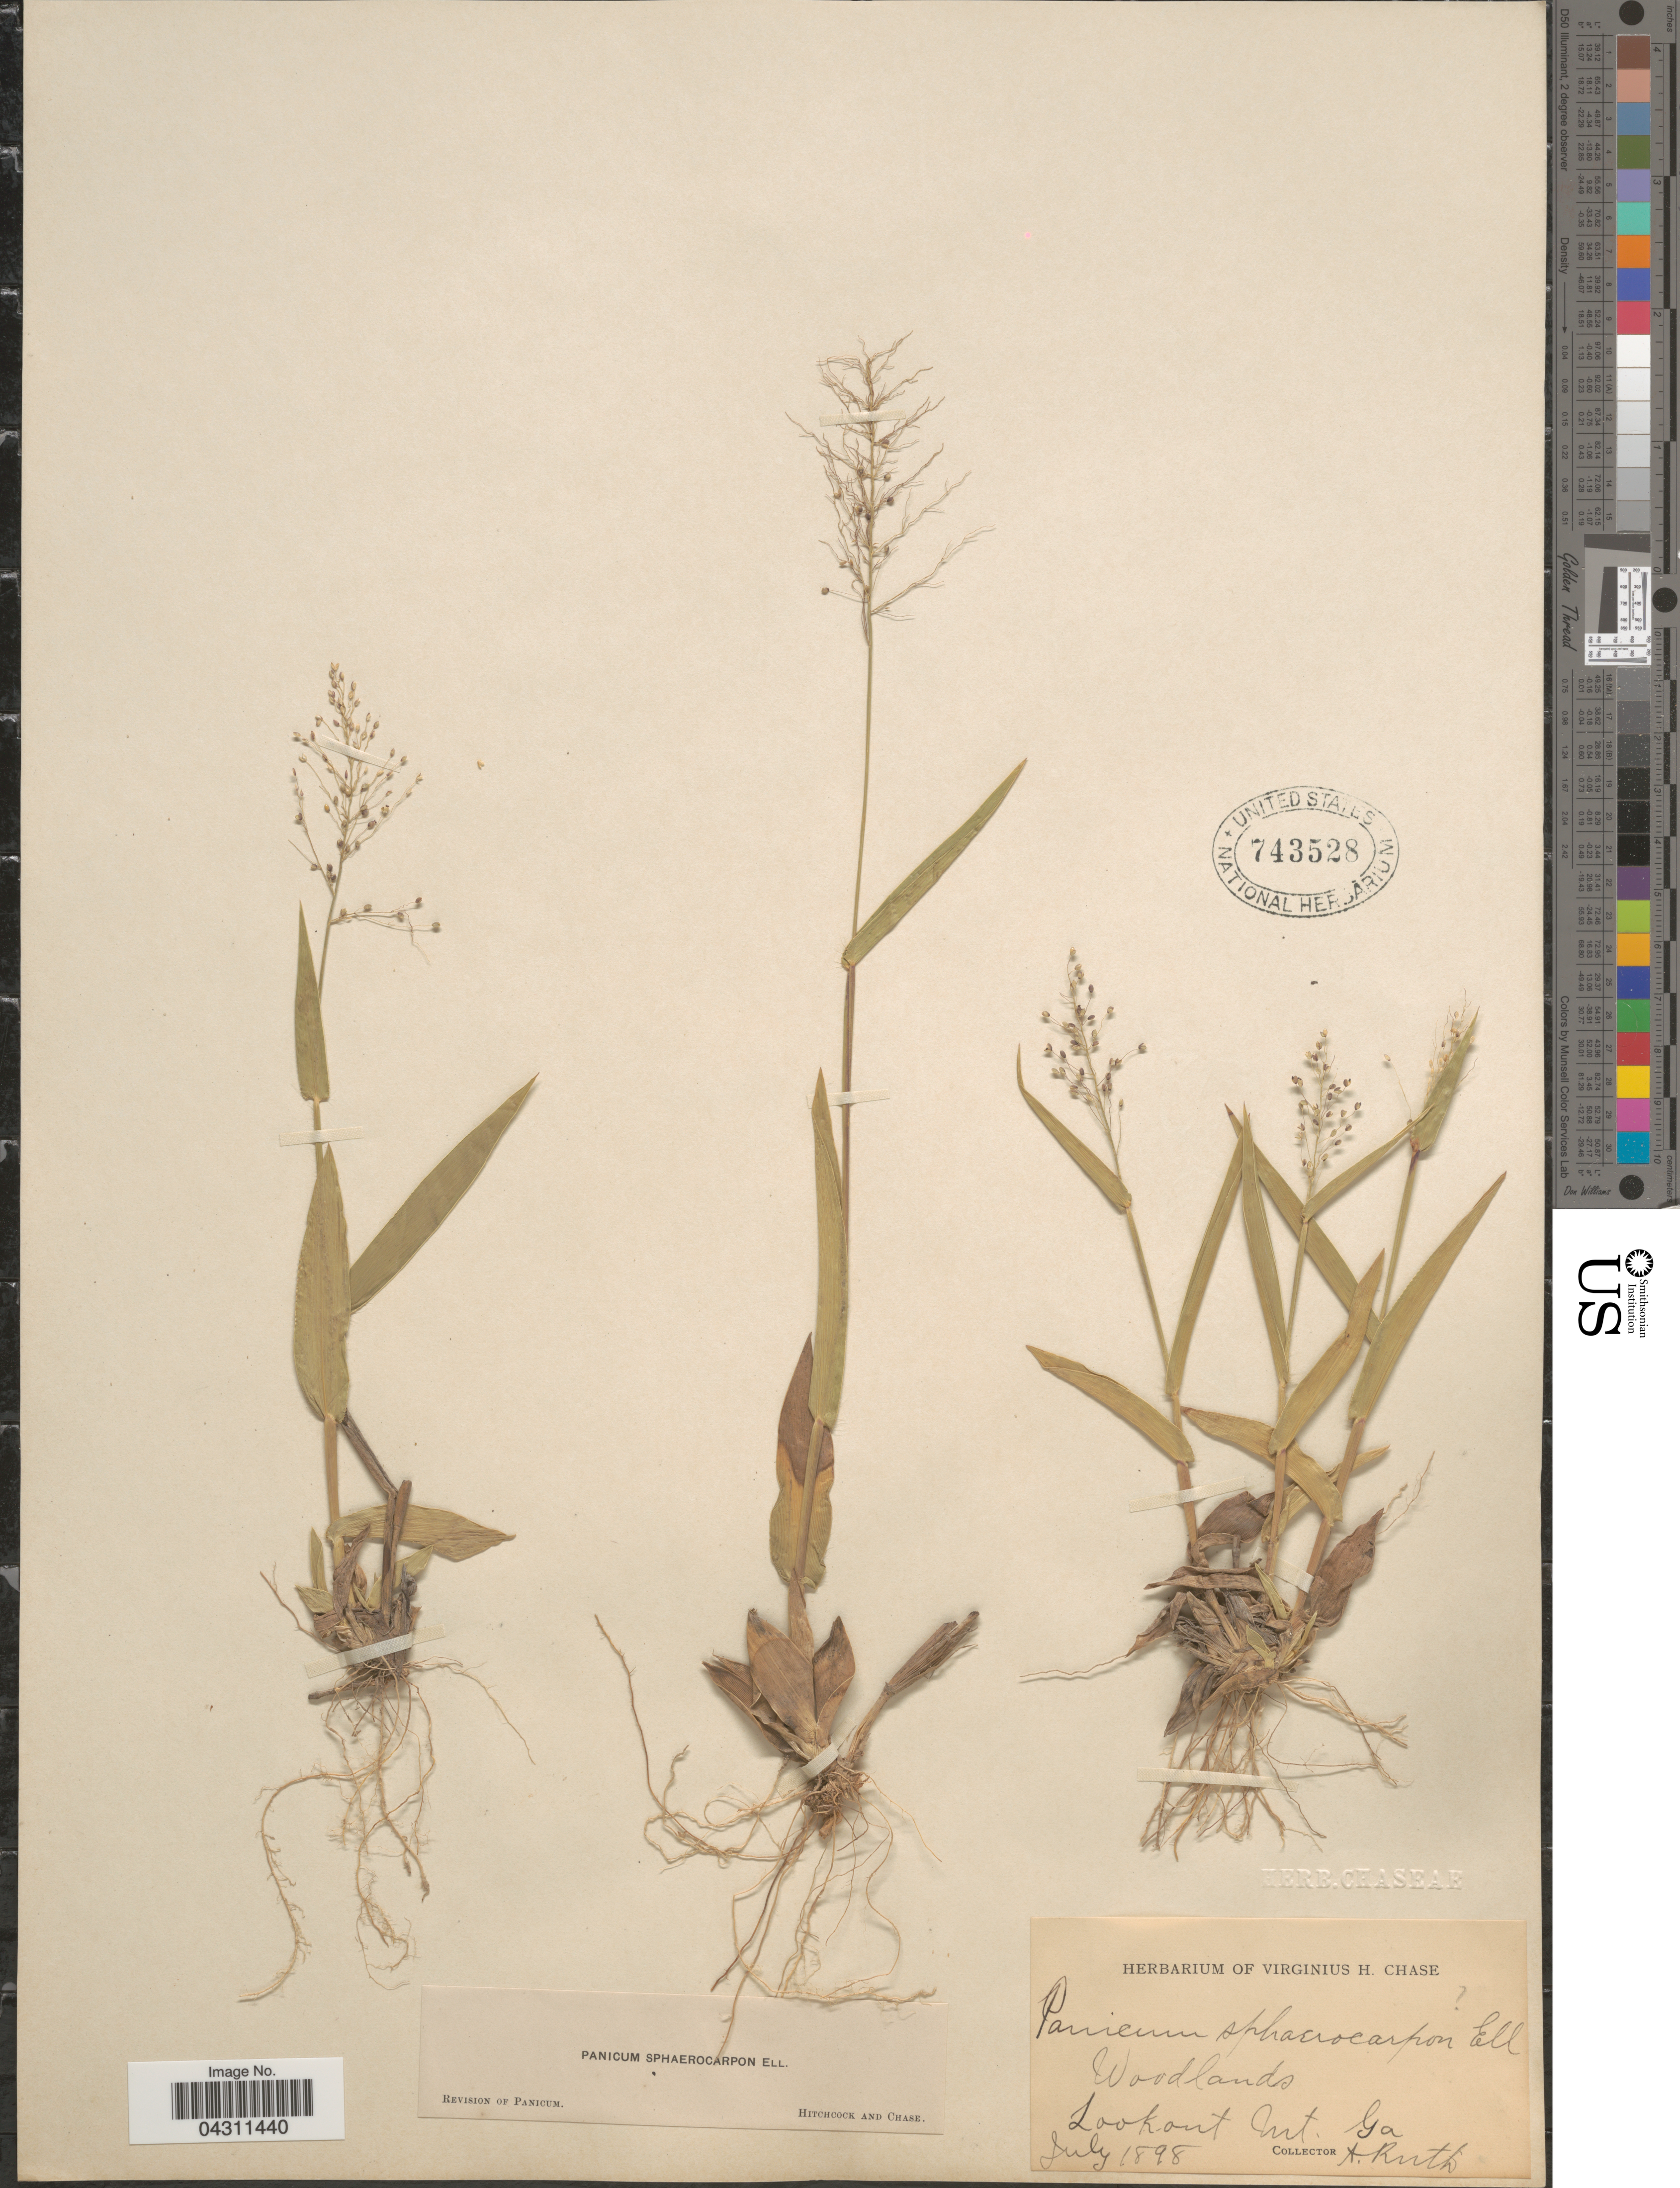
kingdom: Plantae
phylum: Tracheophyta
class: Liliopsida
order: Poales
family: Poaceae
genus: Dichanthelium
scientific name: Dichanthelium sphaerocarpon var. sphaerocarpon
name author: (Elliott) Gould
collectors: A. Ruth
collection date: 1898-07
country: United States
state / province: Georgia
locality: Woodlands. Lookout Mt.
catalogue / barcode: US 743528